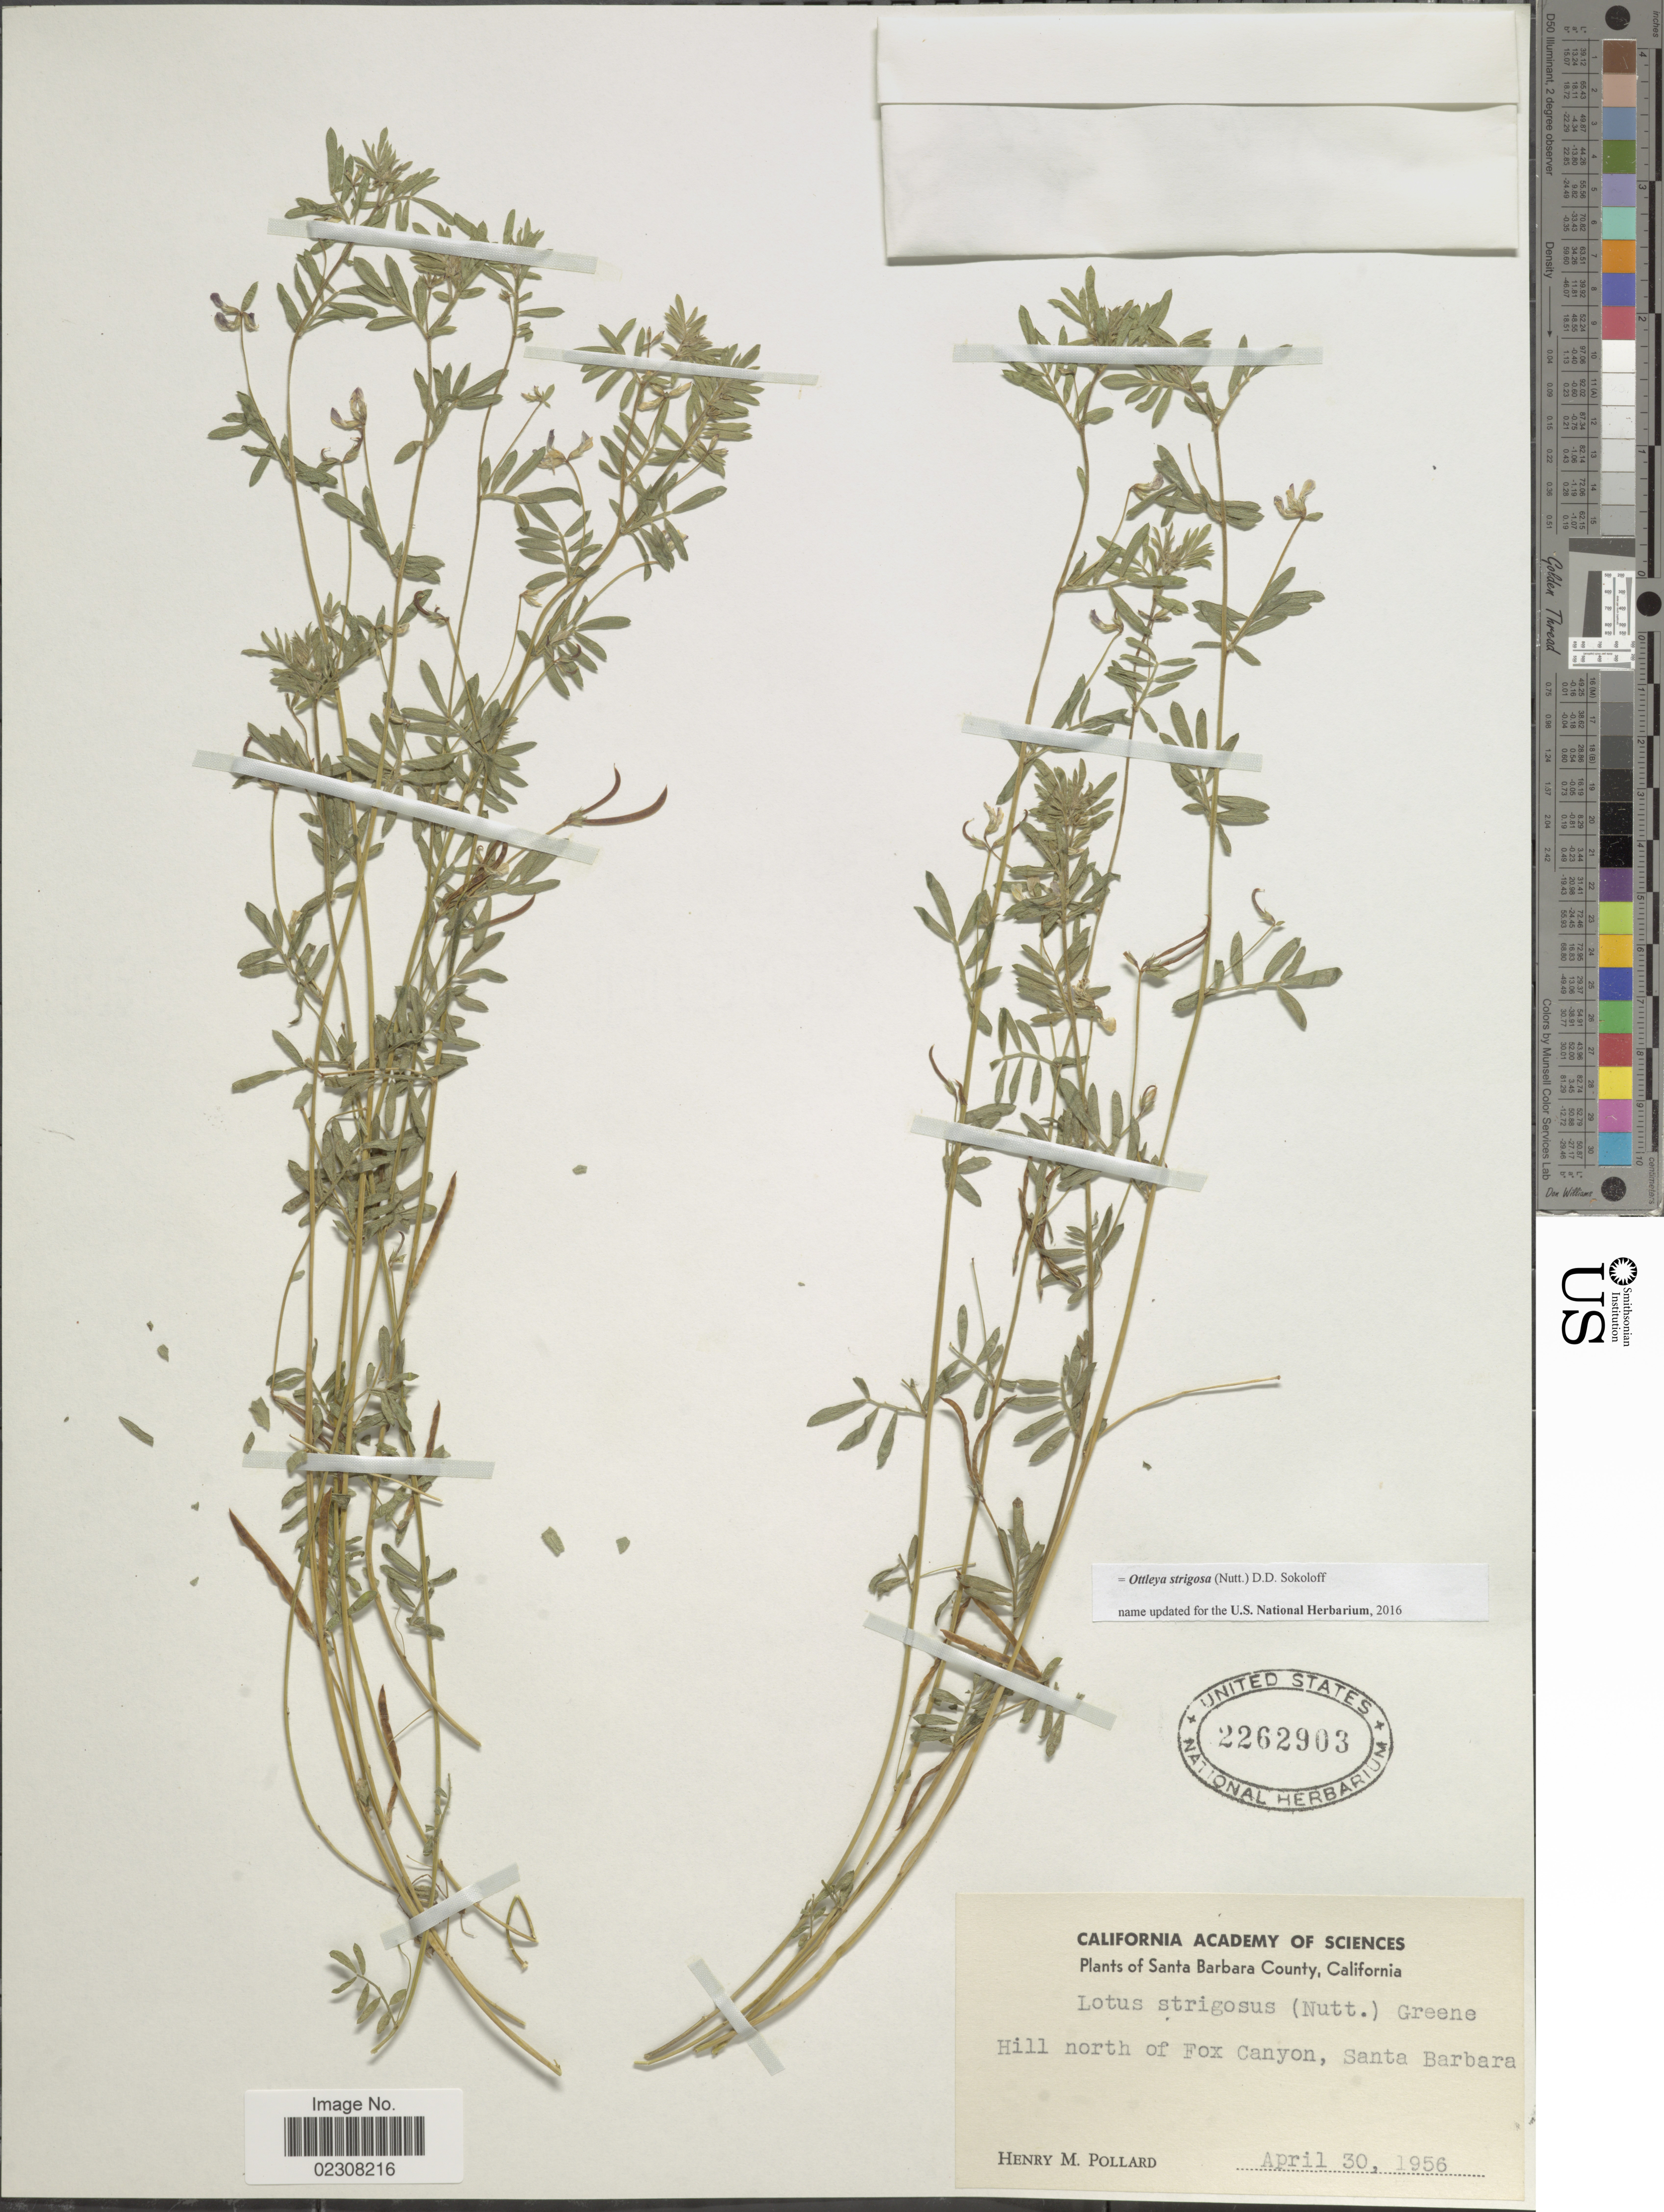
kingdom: Plantae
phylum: Tracheophyta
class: Magnoliopsida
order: Fabales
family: Fabaceae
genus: Ottleya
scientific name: Ottleya strigosa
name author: (Nutt.) D.D. Sokoloff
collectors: H. M. Pollard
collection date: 1956-04-30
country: United States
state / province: California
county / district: Santa Barbara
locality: Santa Barabra County, Hill north of Fox Canyon, Santa Barbara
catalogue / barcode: US 2262903